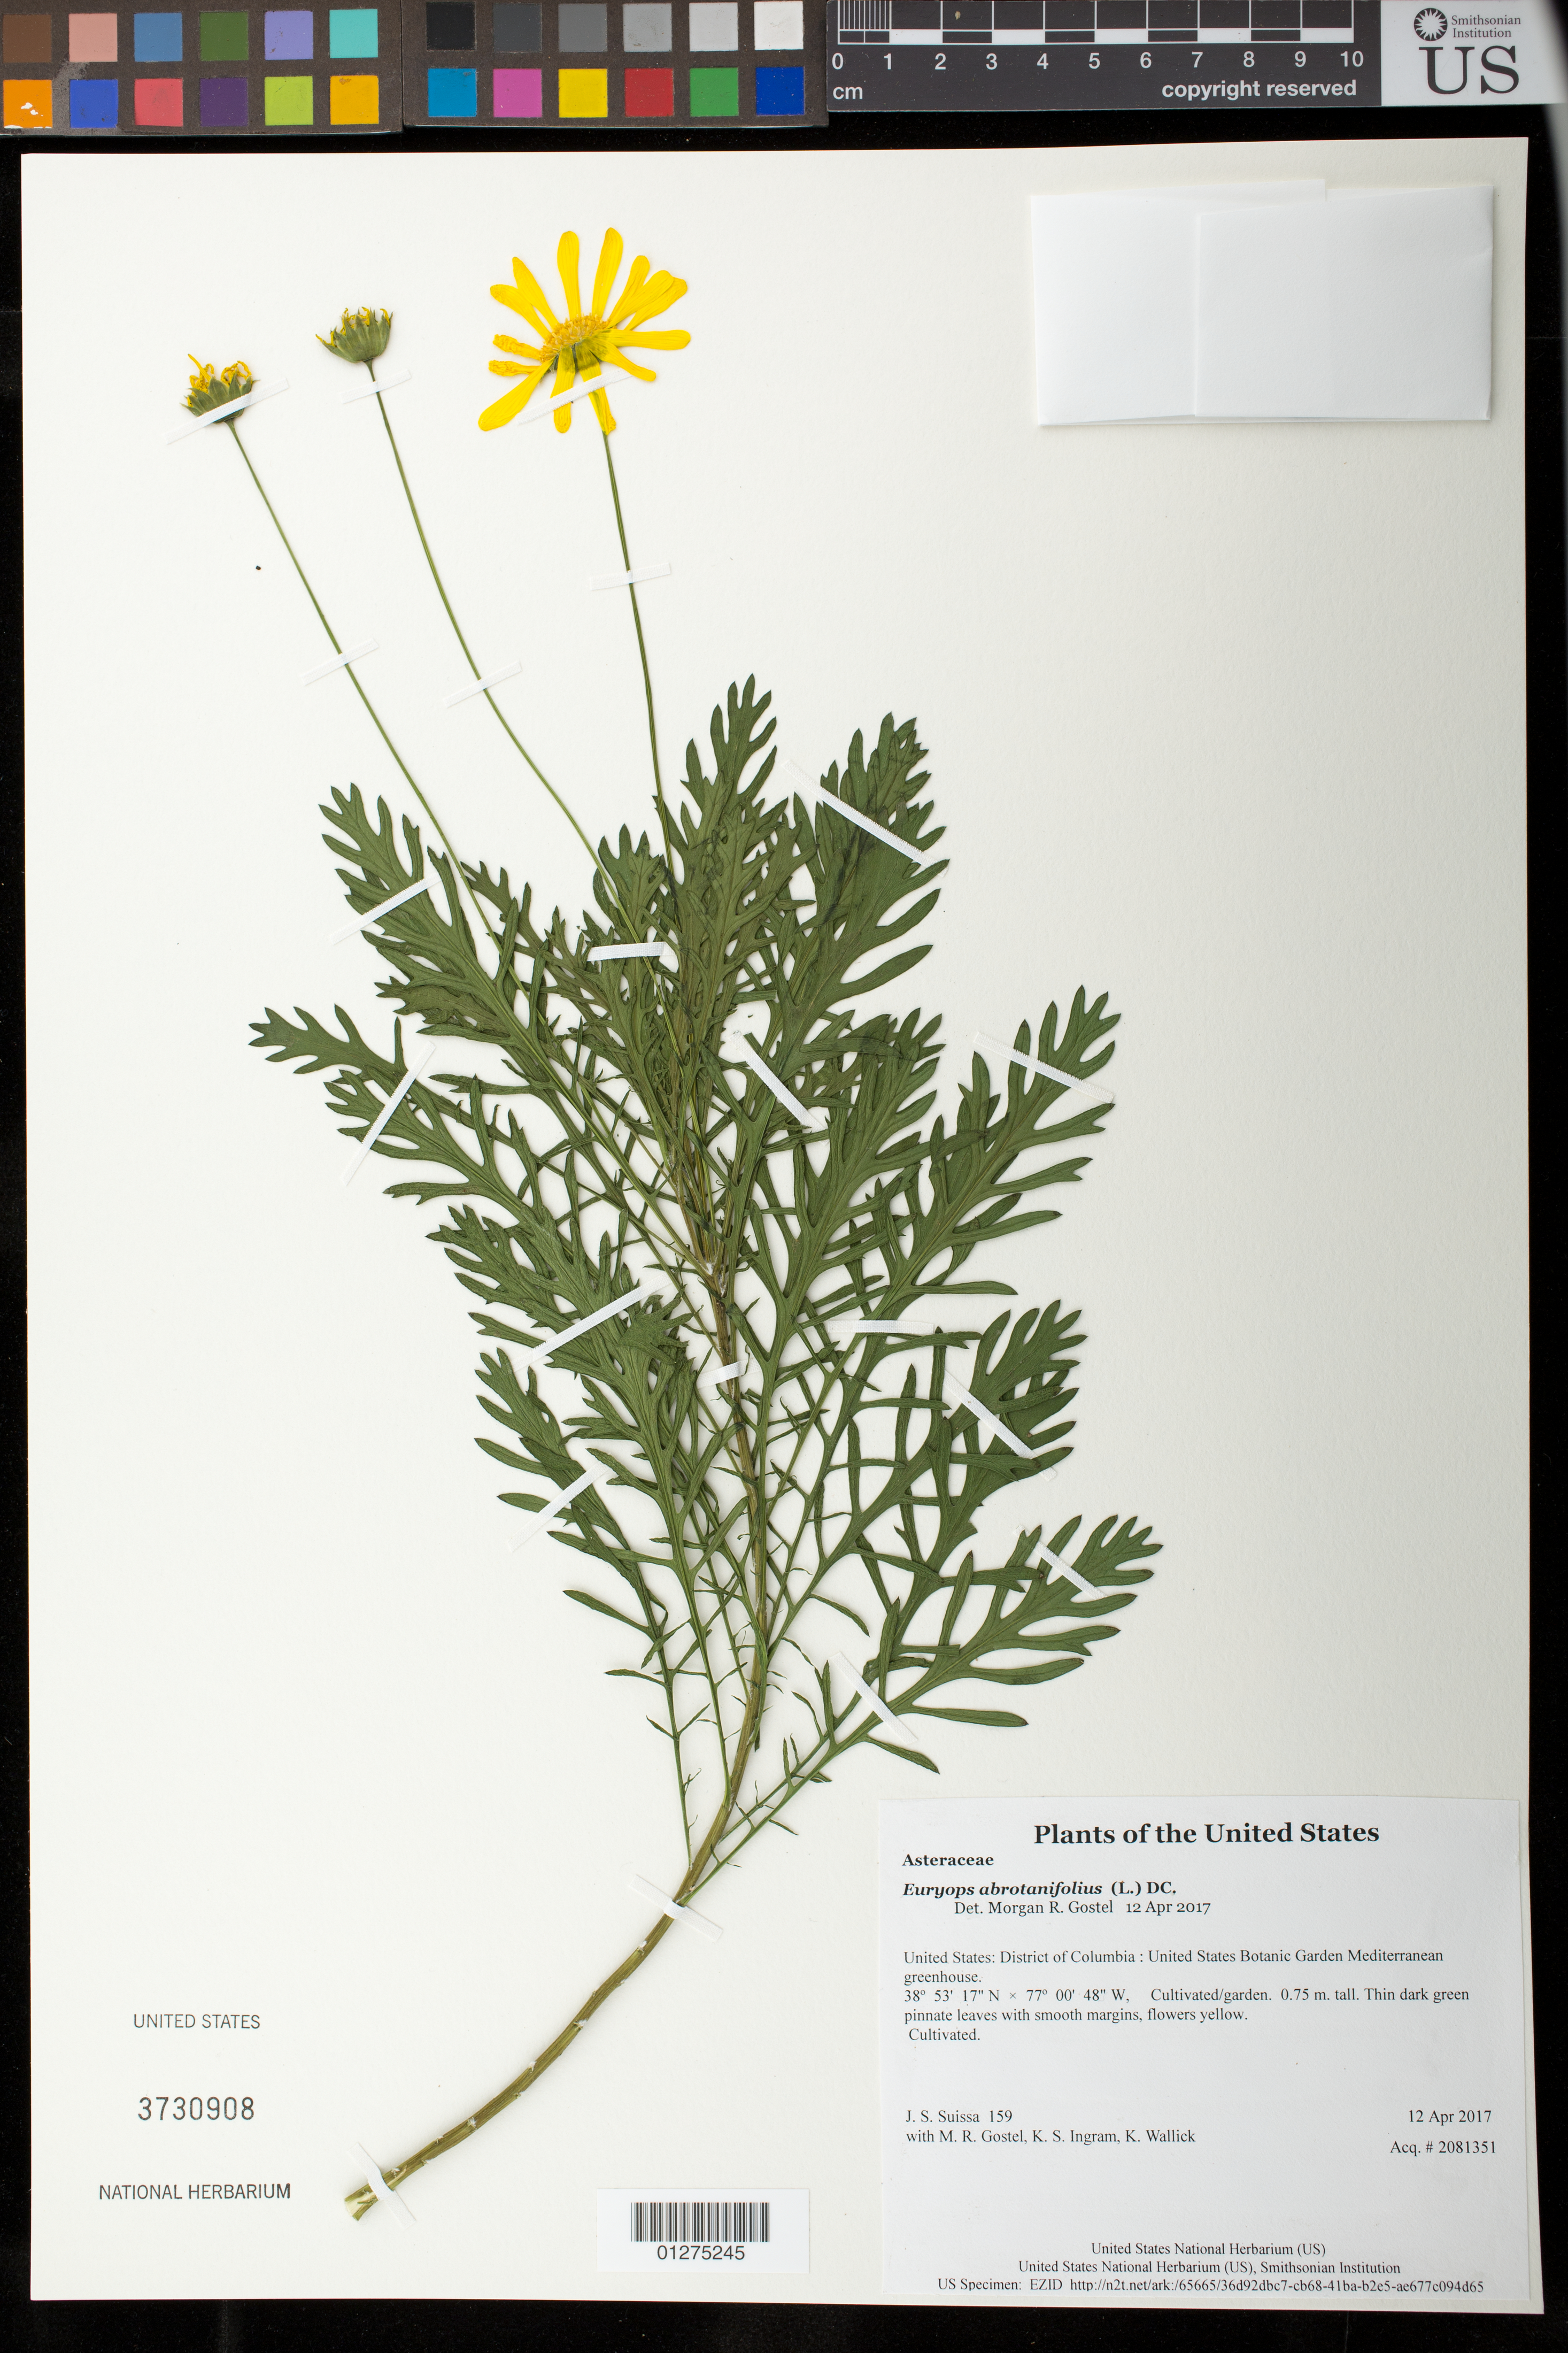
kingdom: Plantae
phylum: Tracheophyta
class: Magnoliopsida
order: Asterales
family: Asteraceae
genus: Euryops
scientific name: Euryops abrotanifolius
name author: (L.) DC.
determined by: Gostel, M. R.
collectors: J. S. Suissa, M. R. Gostel, K. S. Ingram & K. Wallick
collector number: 159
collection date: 2017-04-12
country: United States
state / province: District of Columbia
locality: United States Botanic Garden Mediterranean greenhouse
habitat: Cultivated/garden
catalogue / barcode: US 3730908